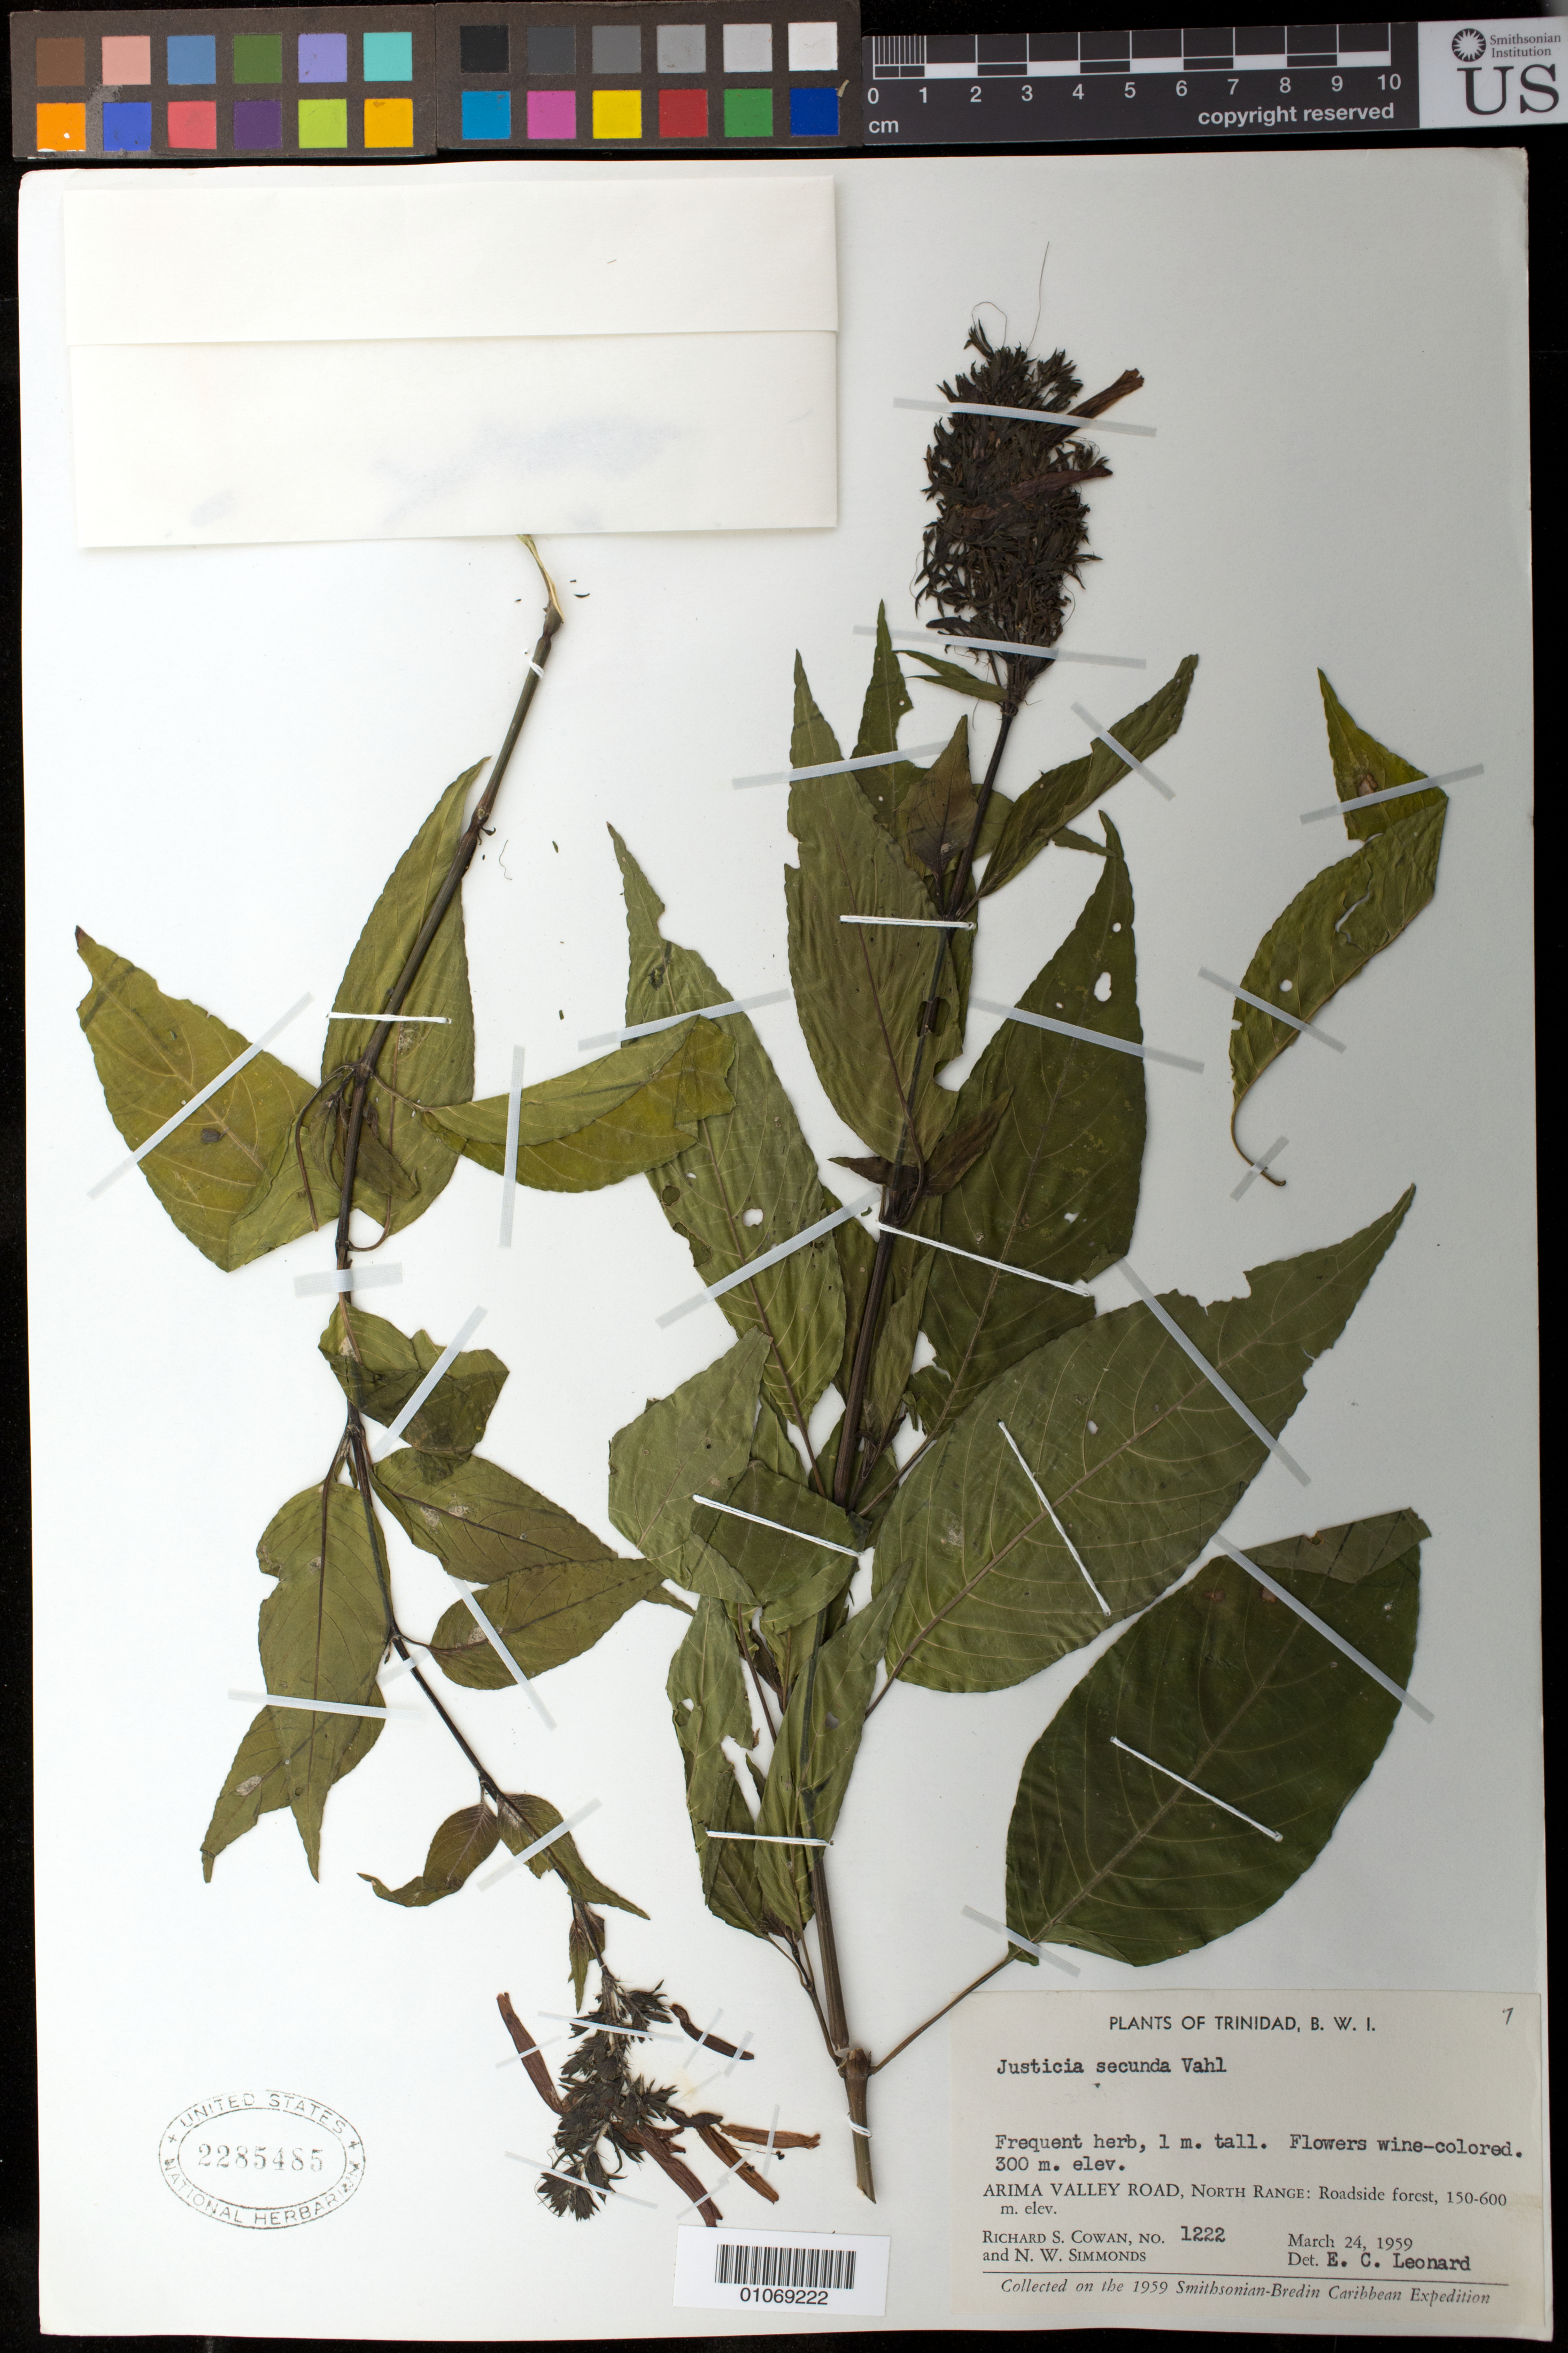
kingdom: Plantae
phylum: Tracheophyta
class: Magnoliopsida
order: Lamiales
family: Acanthaceae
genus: Justicia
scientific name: Justicia secunda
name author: Vahl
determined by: Leonard, Emery C., (US)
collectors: R. S. Cowan & N. W. Simmonds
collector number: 1222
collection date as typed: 24 Mar 1959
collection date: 1959-03-24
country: Trinidad and Tobago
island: Trinidad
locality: Arima Valley Road, North Range: roadside forest.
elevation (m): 300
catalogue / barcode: US 2285485